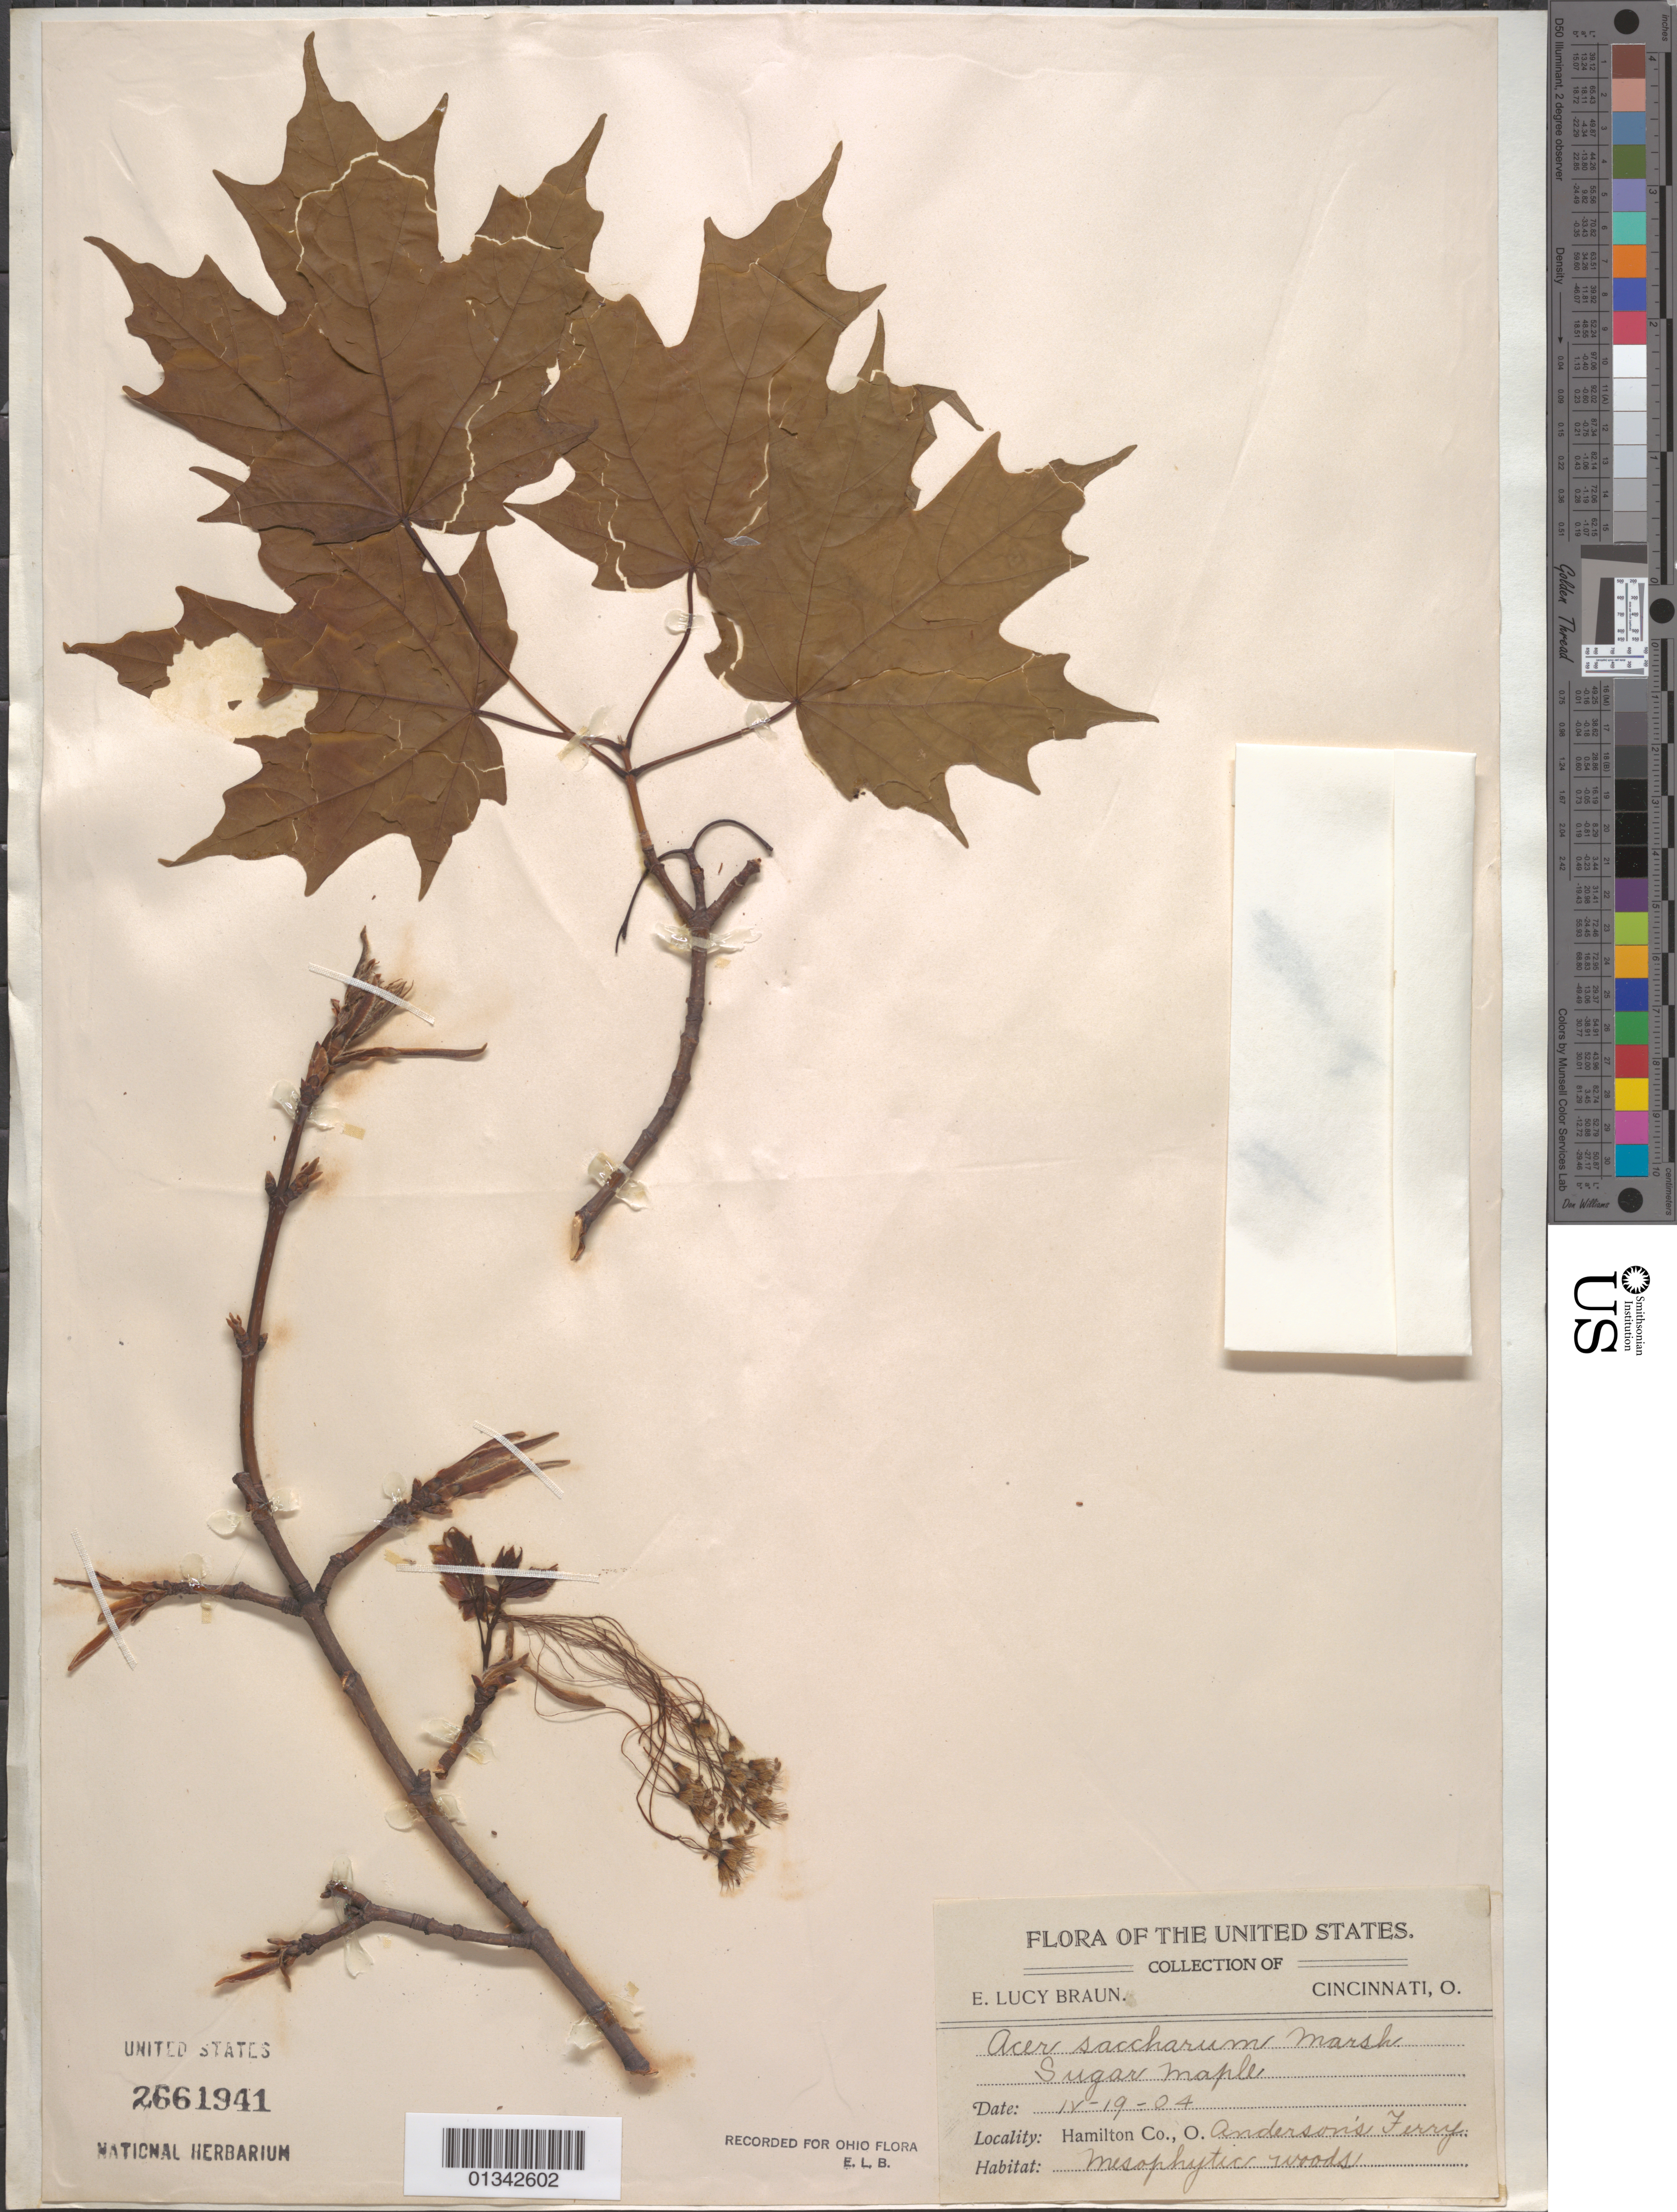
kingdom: Plantae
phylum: Tracheophyta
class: Magnoliopsida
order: Sapindales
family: Sapindaceae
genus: Acer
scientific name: Acer saccharum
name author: Marshall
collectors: E. L. Braun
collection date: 1904-04-19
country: United States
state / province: Ohio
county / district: Hamilton County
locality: Anderson's Ferry, Hamilton County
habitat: Mesophytic woods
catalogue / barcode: US 2661941